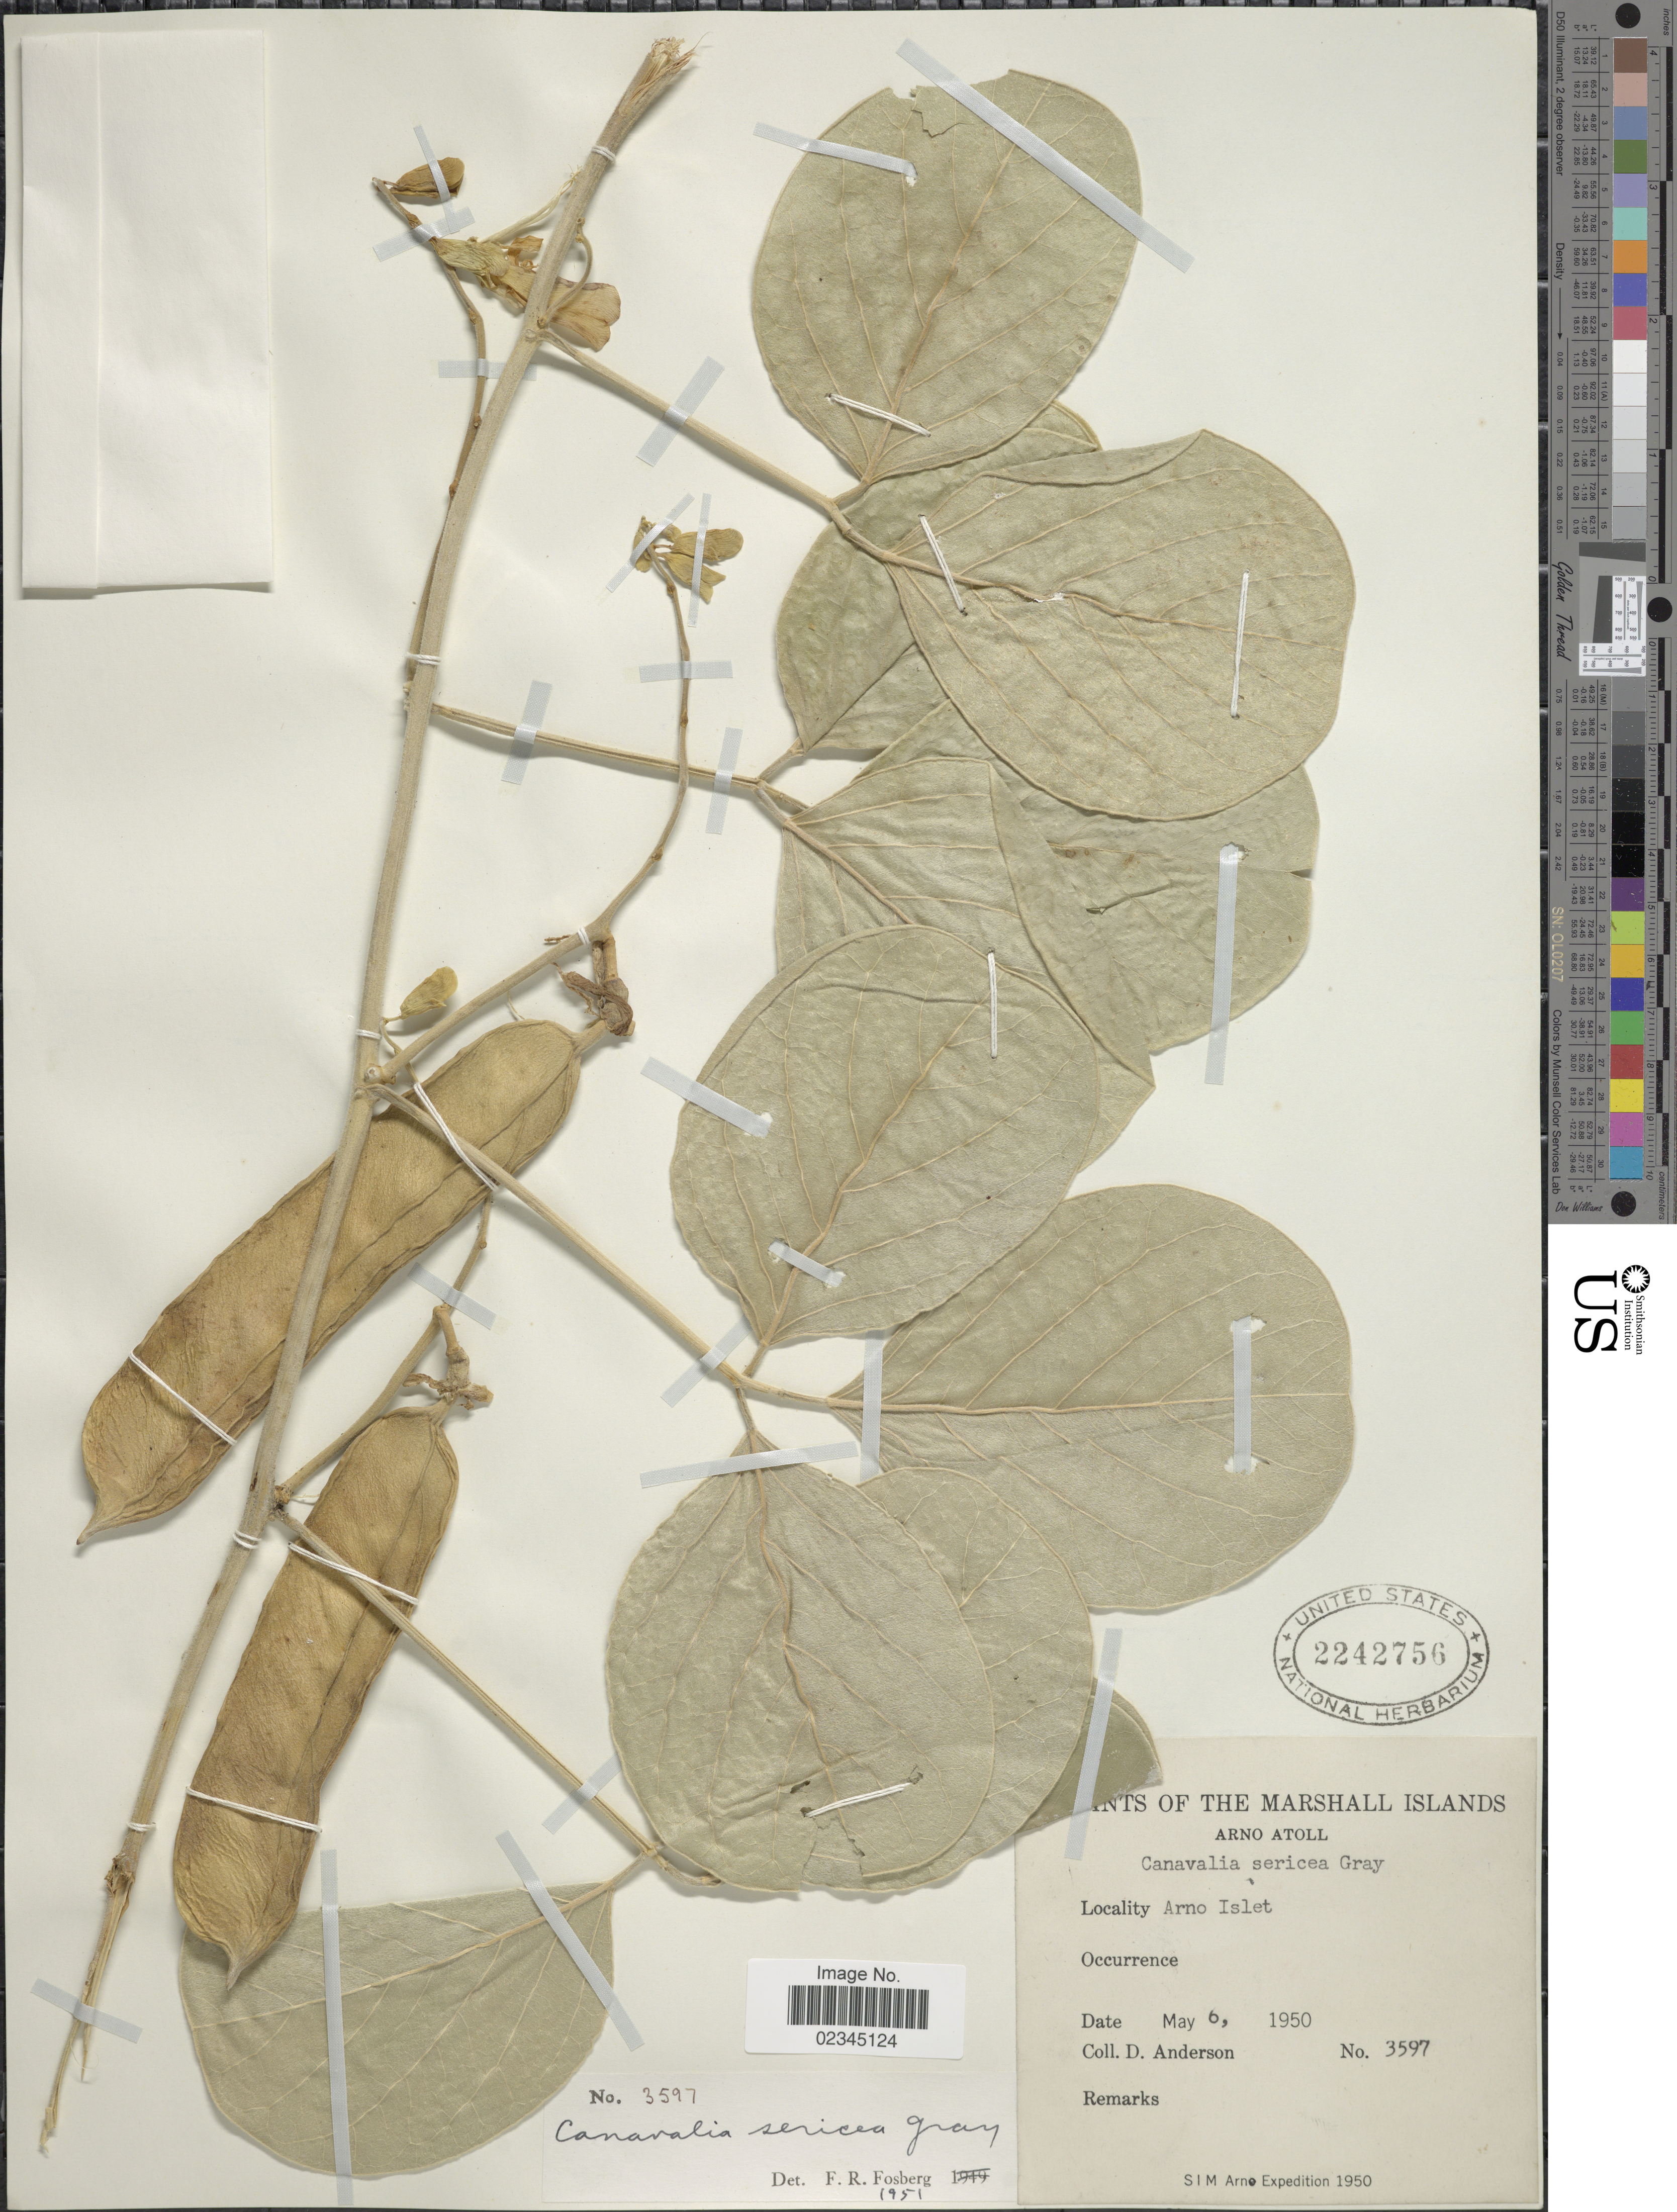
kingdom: Plantae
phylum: Tracheophyta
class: Magnoliopsida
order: Fabales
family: Fabaceae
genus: Canavalia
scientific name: Canavalia sericea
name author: A. Gray in Wilkes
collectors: D. Anderson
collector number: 3597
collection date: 1950-05-06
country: Marshall Islands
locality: The Marshall Islands, Arno Islet.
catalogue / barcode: US 2242756